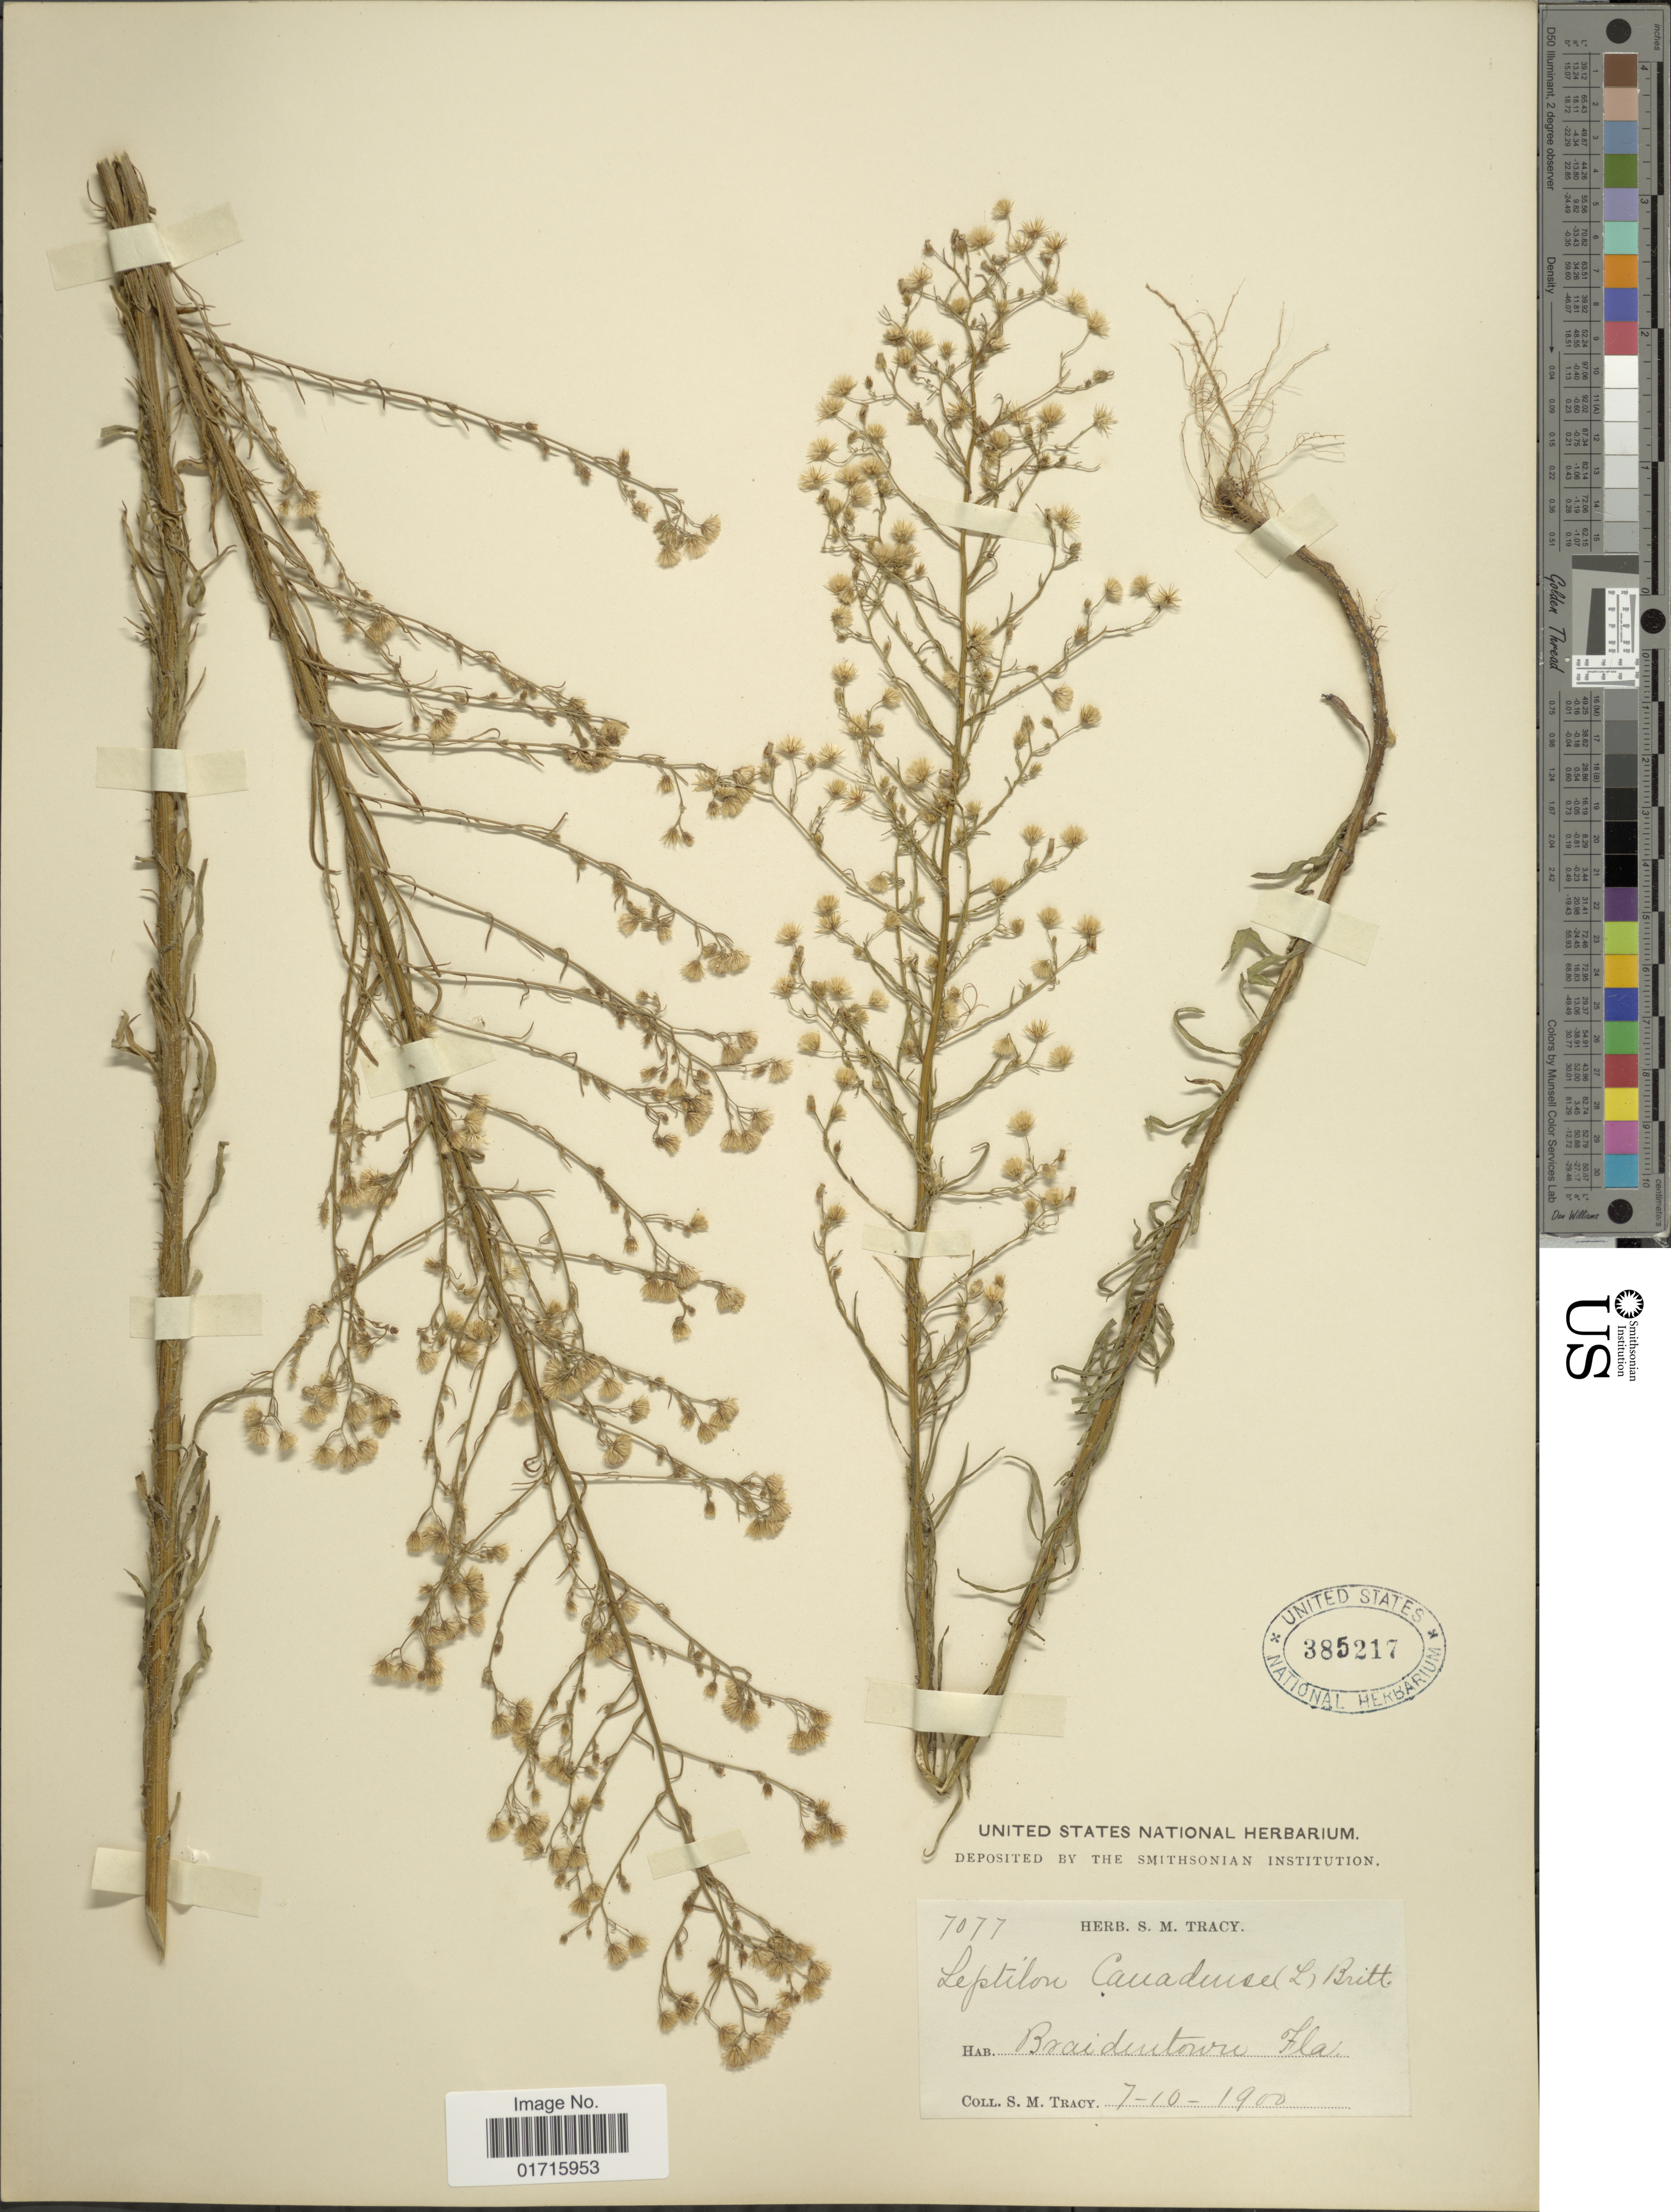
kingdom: Plantae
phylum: Tracheophyta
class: Magnoliopsida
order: Asterales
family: Asteraceae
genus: Conyza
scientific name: Conyza canadensis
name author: (L.) Cronq.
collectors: S. M. Tracy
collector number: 7077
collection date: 1900-07-10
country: United States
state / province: Florida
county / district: Manatee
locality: Braidentown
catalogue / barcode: US 385217